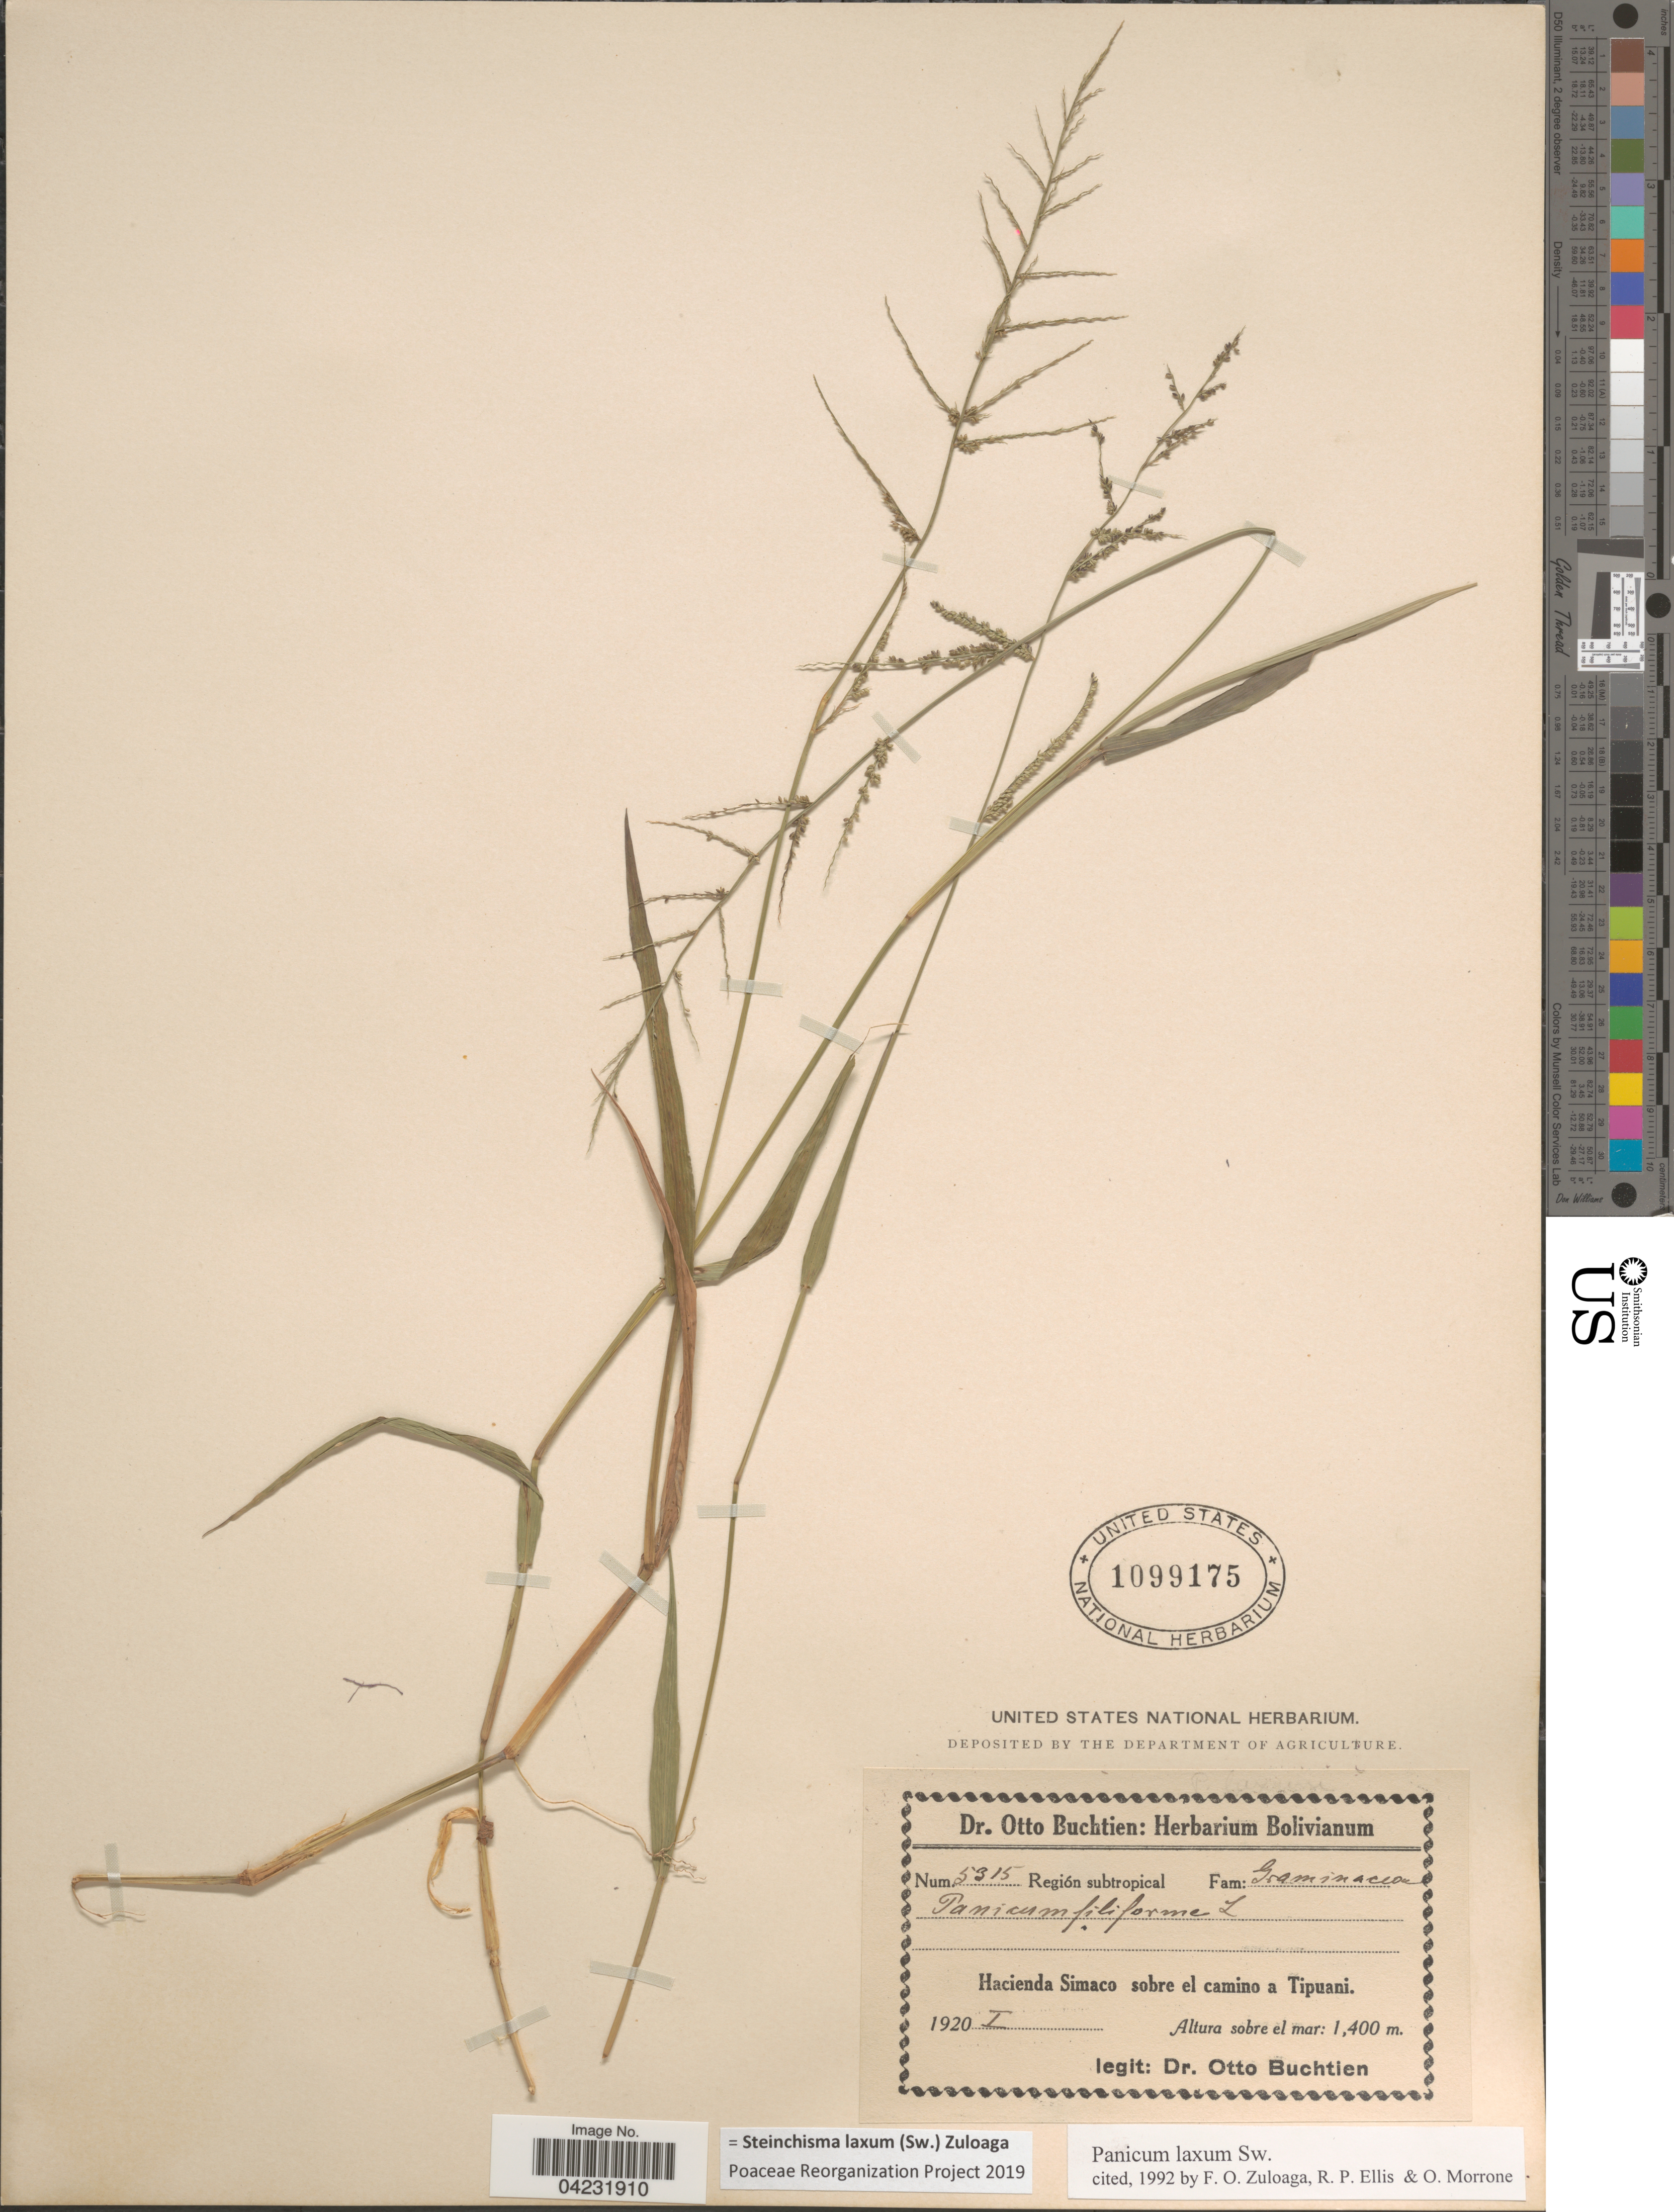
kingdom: Plantae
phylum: Tracheophyta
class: Liliopsida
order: Poales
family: Poaceae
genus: Steinchisma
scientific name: Steinchisma laxum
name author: (Sw.) Zuloaga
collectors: O. Buchtien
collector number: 5315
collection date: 1920-01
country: Bolivia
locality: Región subtropical. Hacienda Simaco sobre el camino a Tipuani.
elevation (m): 1400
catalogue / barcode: US 1099175